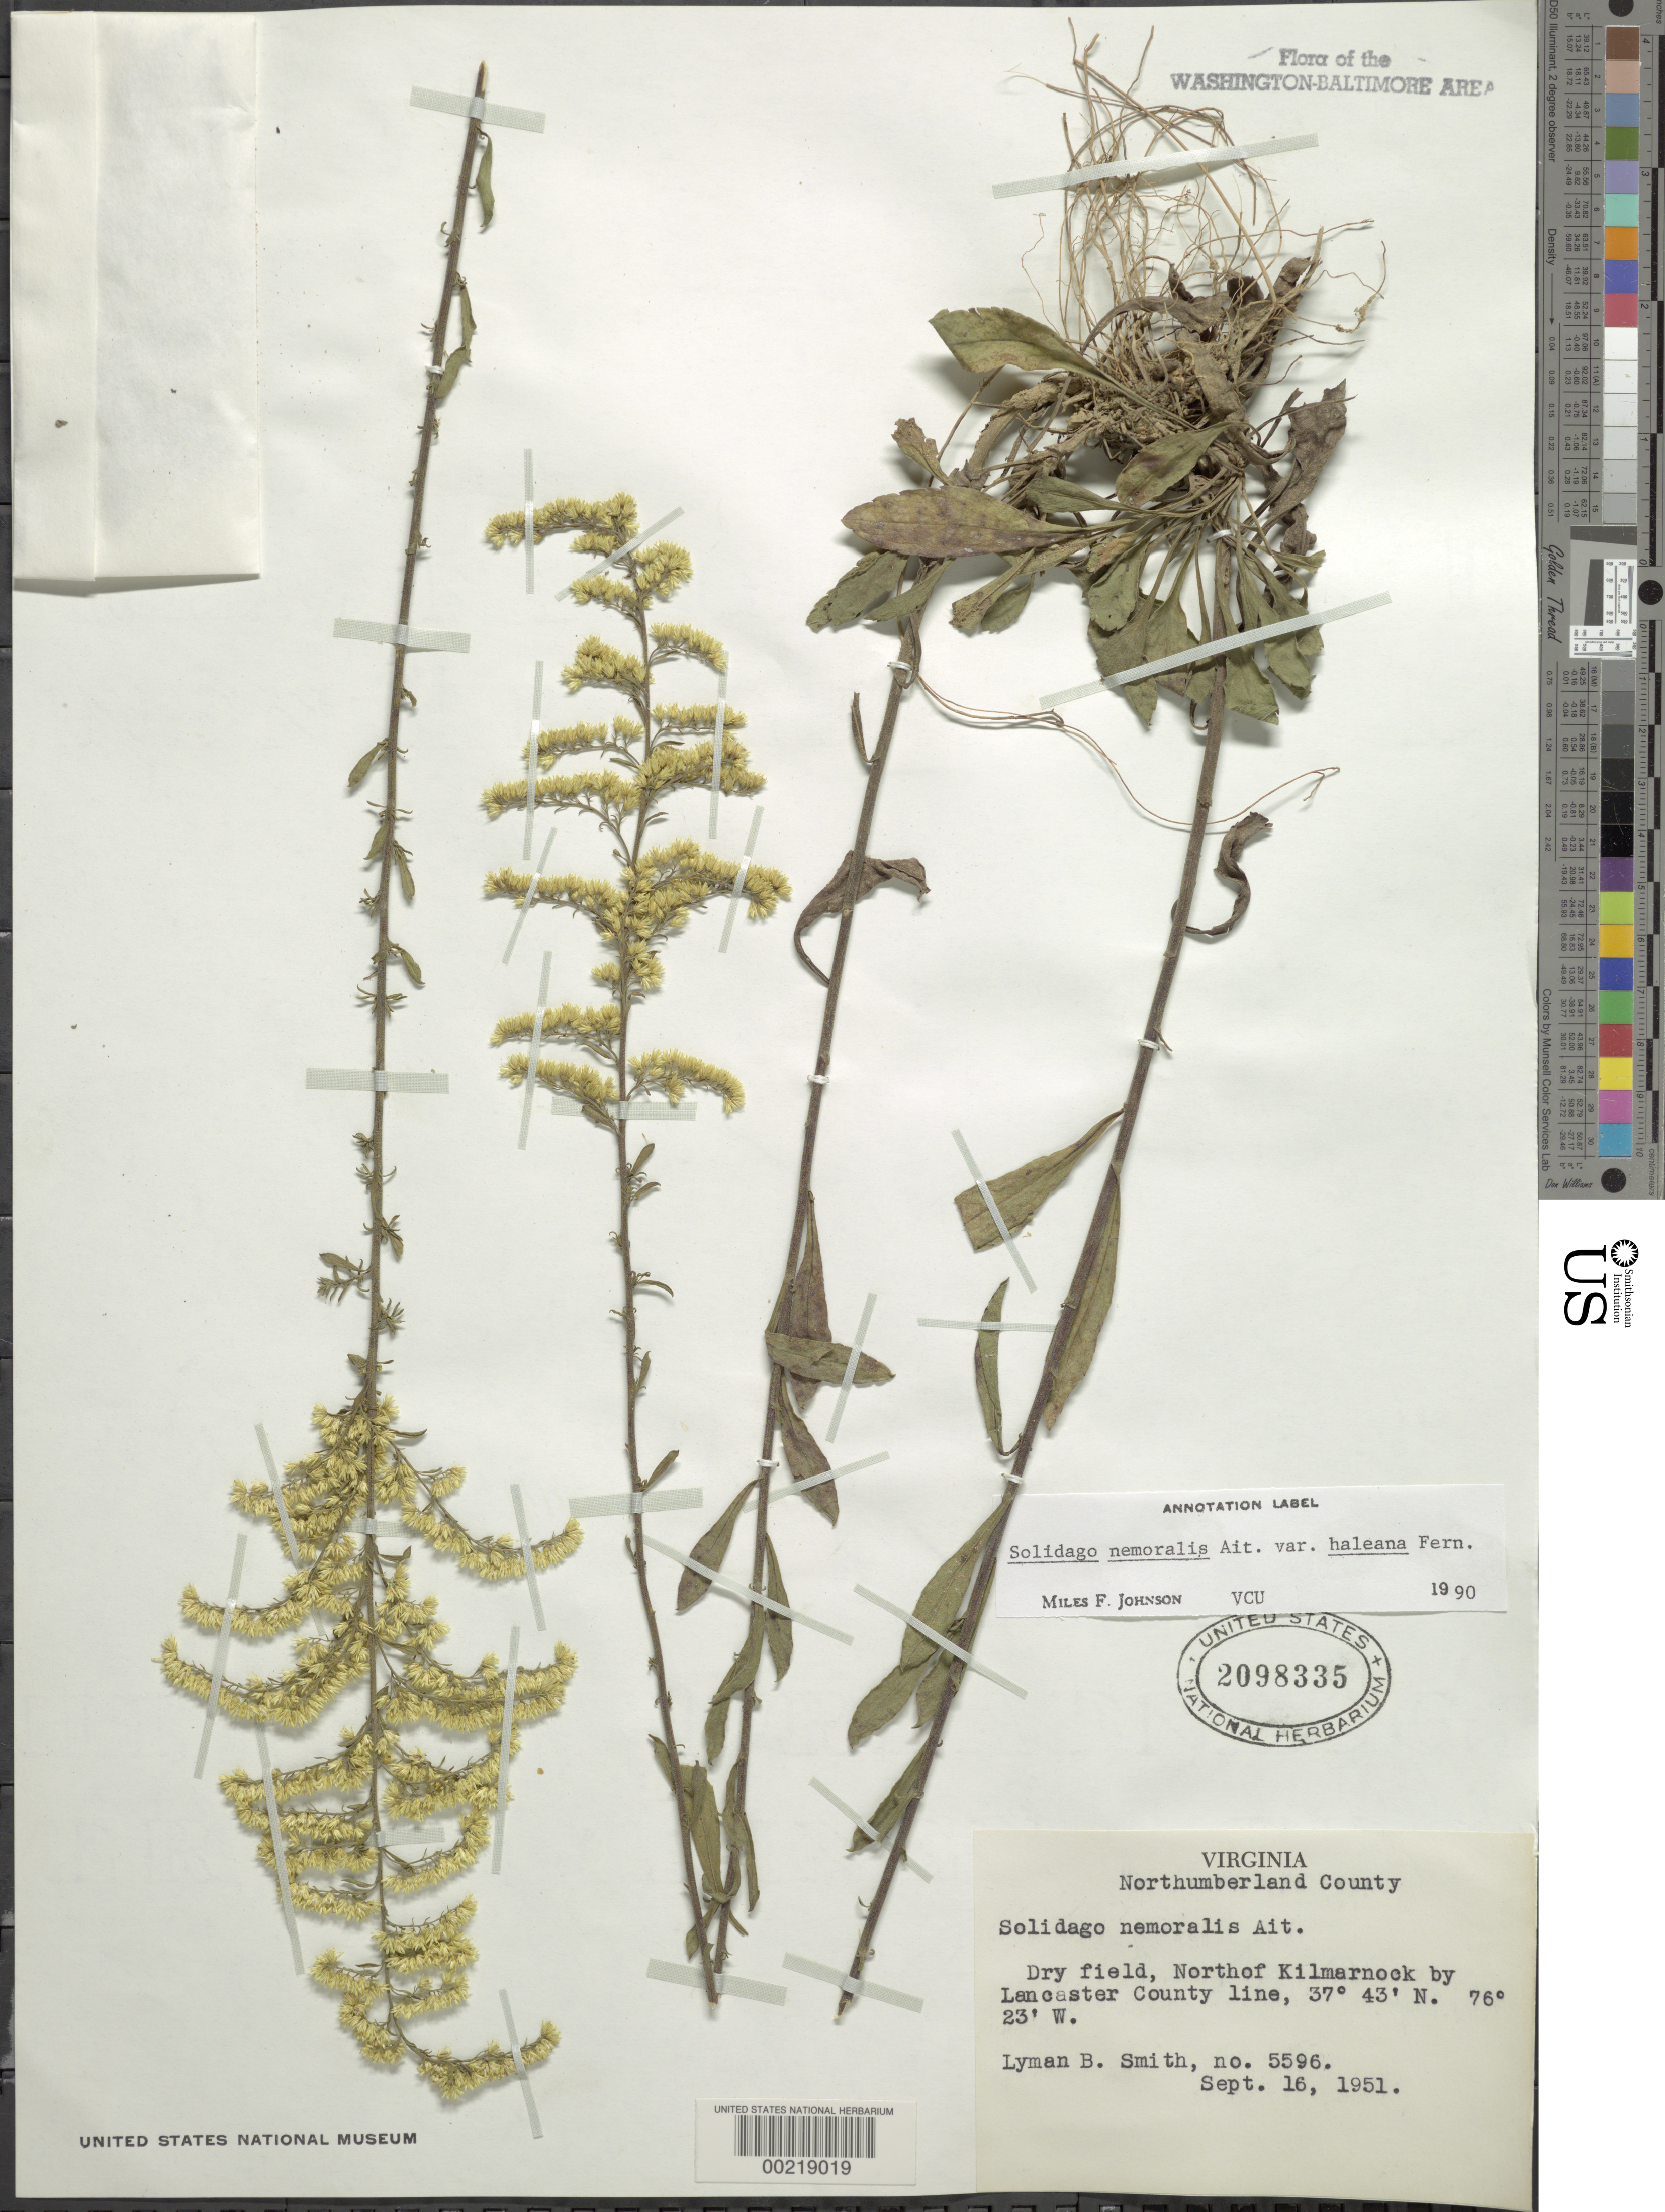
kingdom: Plantae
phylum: Tracheophyta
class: Magnoliopsida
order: Asterales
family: Asteraceae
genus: Solidago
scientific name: Solidago nemoralis var. haleana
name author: Aiton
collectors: L. Smith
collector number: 5596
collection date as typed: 16 Sep 1951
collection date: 1951-09-16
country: United States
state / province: Virginia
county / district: Northumberland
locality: North of Kilmarnock by Lancaster County Line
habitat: Dry field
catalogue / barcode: US 2098335